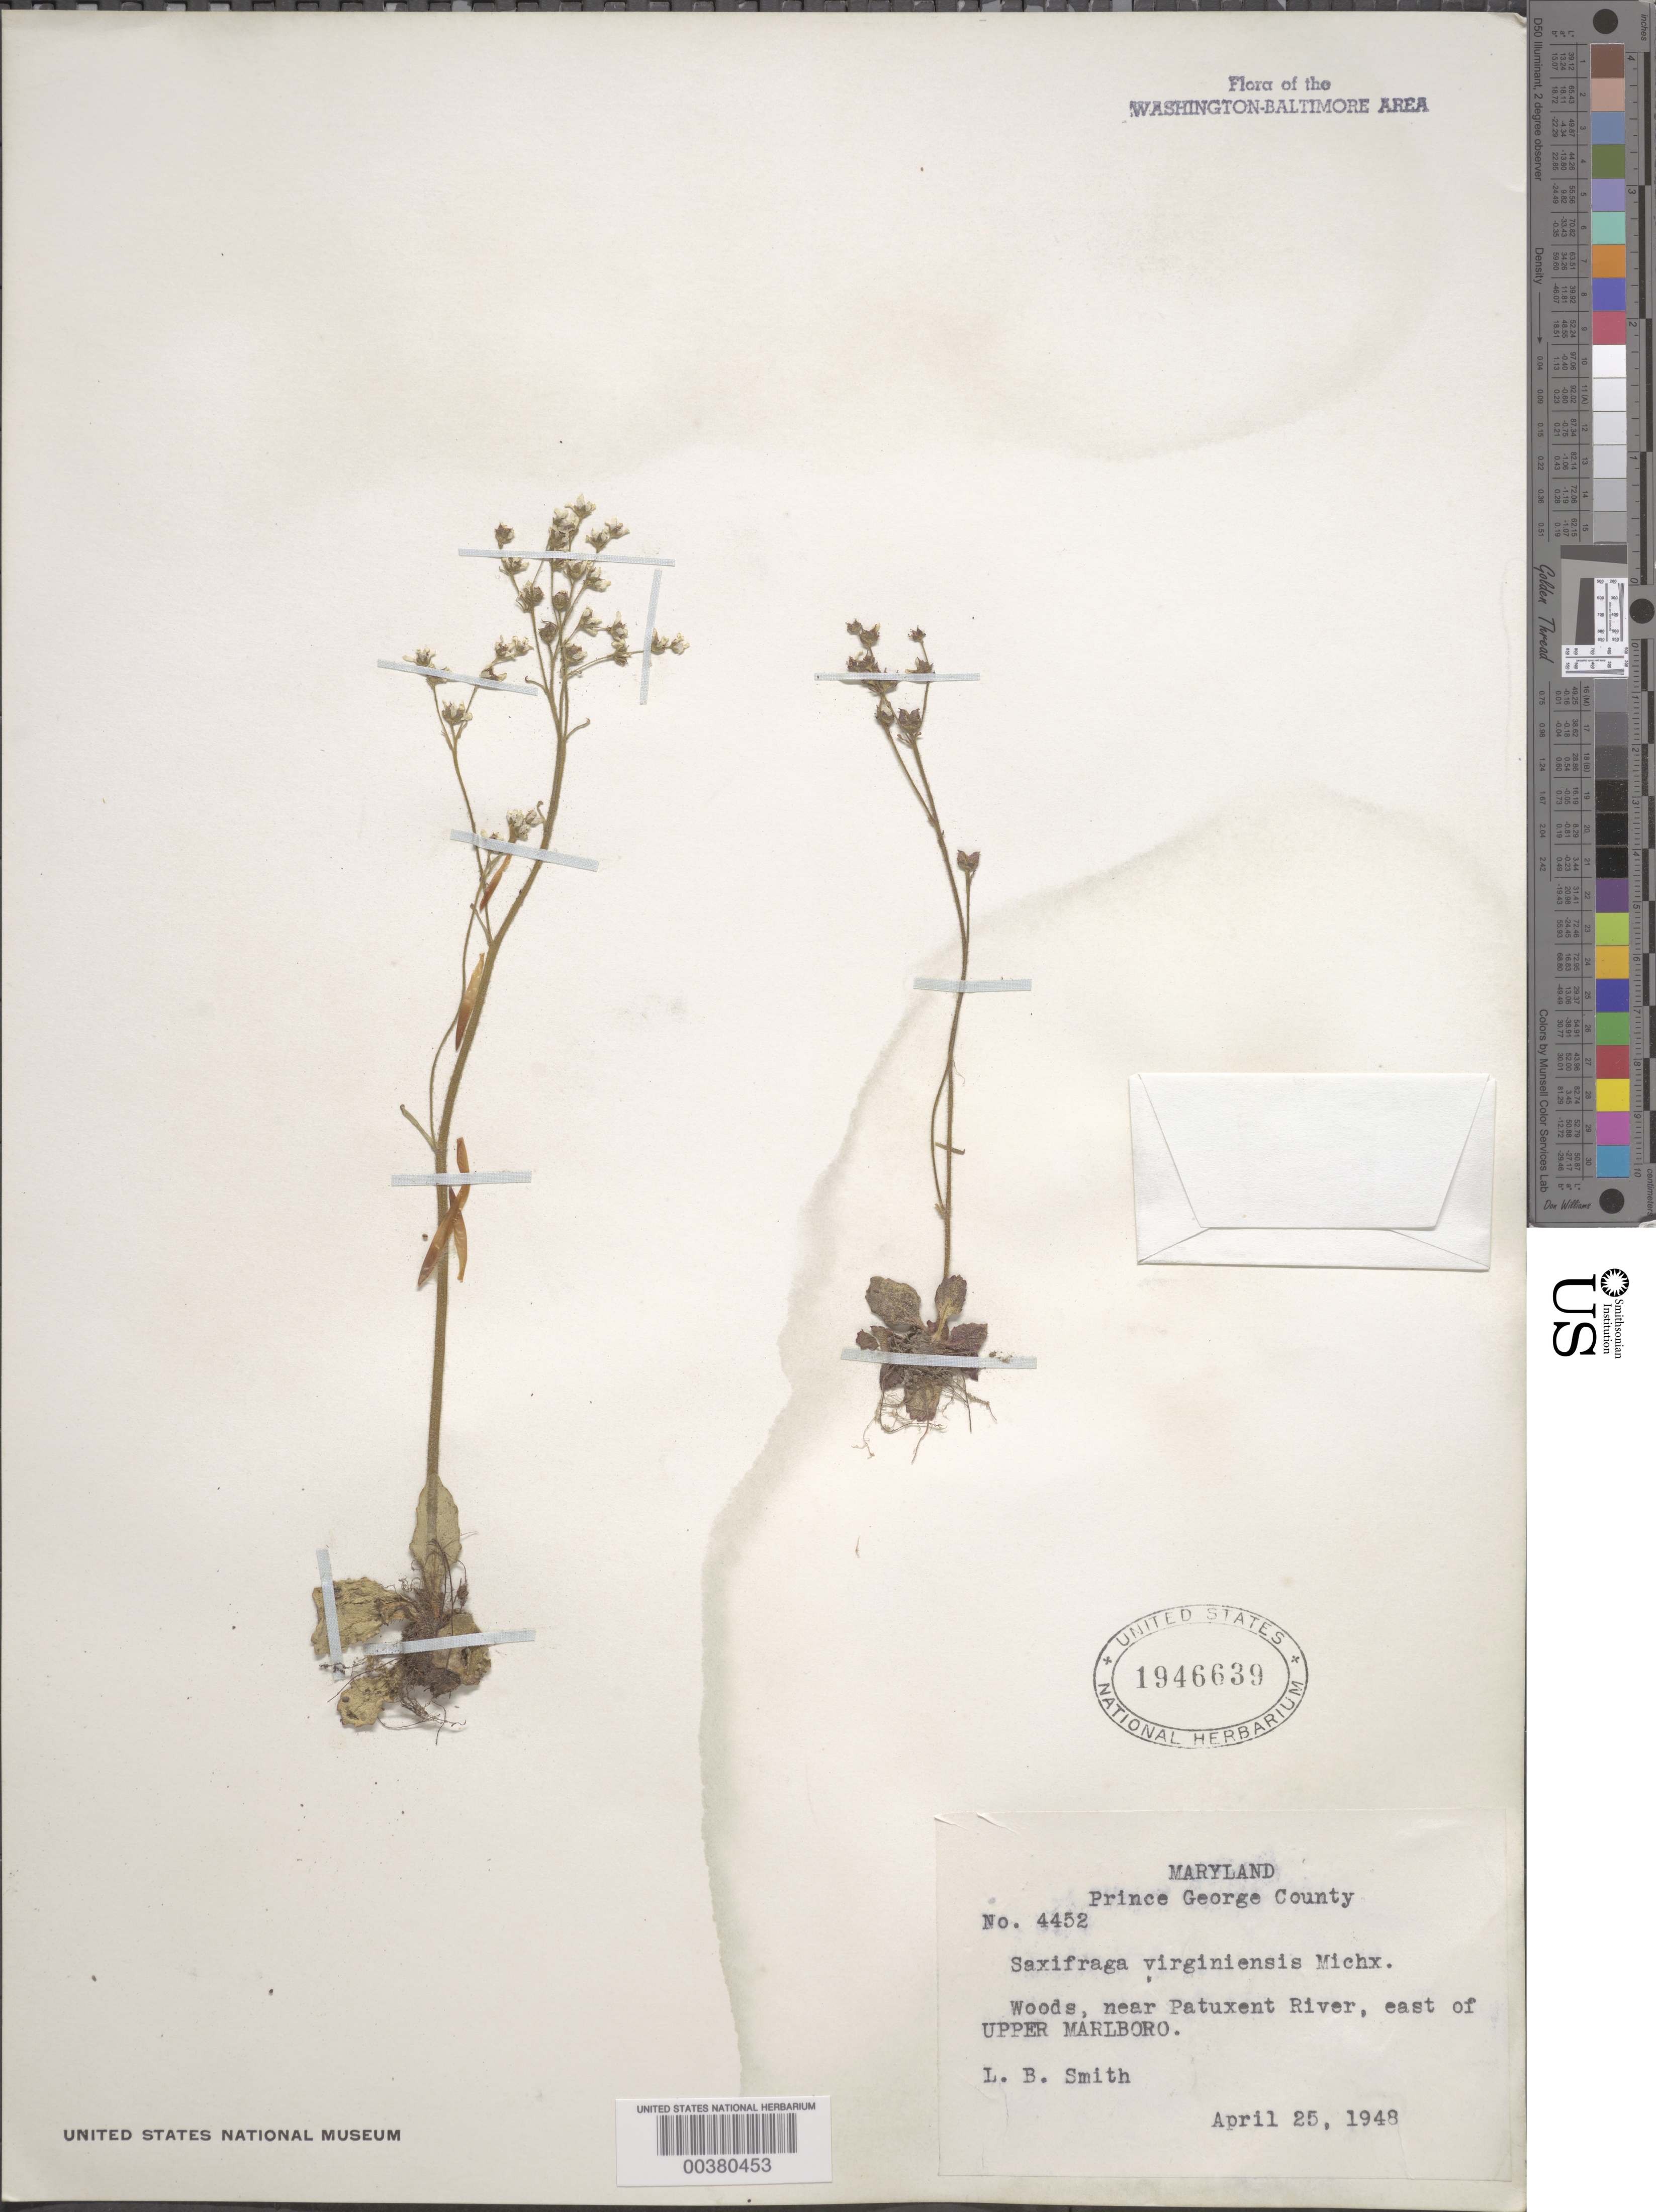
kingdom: Plantae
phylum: Tracheophyta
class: Magnoliopsida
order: Saxifragales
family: Saxifragaceae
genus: Saxifraga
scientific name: Saxifraga virginiensis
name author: Michx.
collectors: L. Smith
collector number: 4452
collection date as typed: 25 Apr 1948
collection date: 1948-04-25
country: United States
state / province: Maryland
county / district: Prince George's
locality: Patuxent River, east of Upper Marlboro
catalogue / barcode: US 1946639